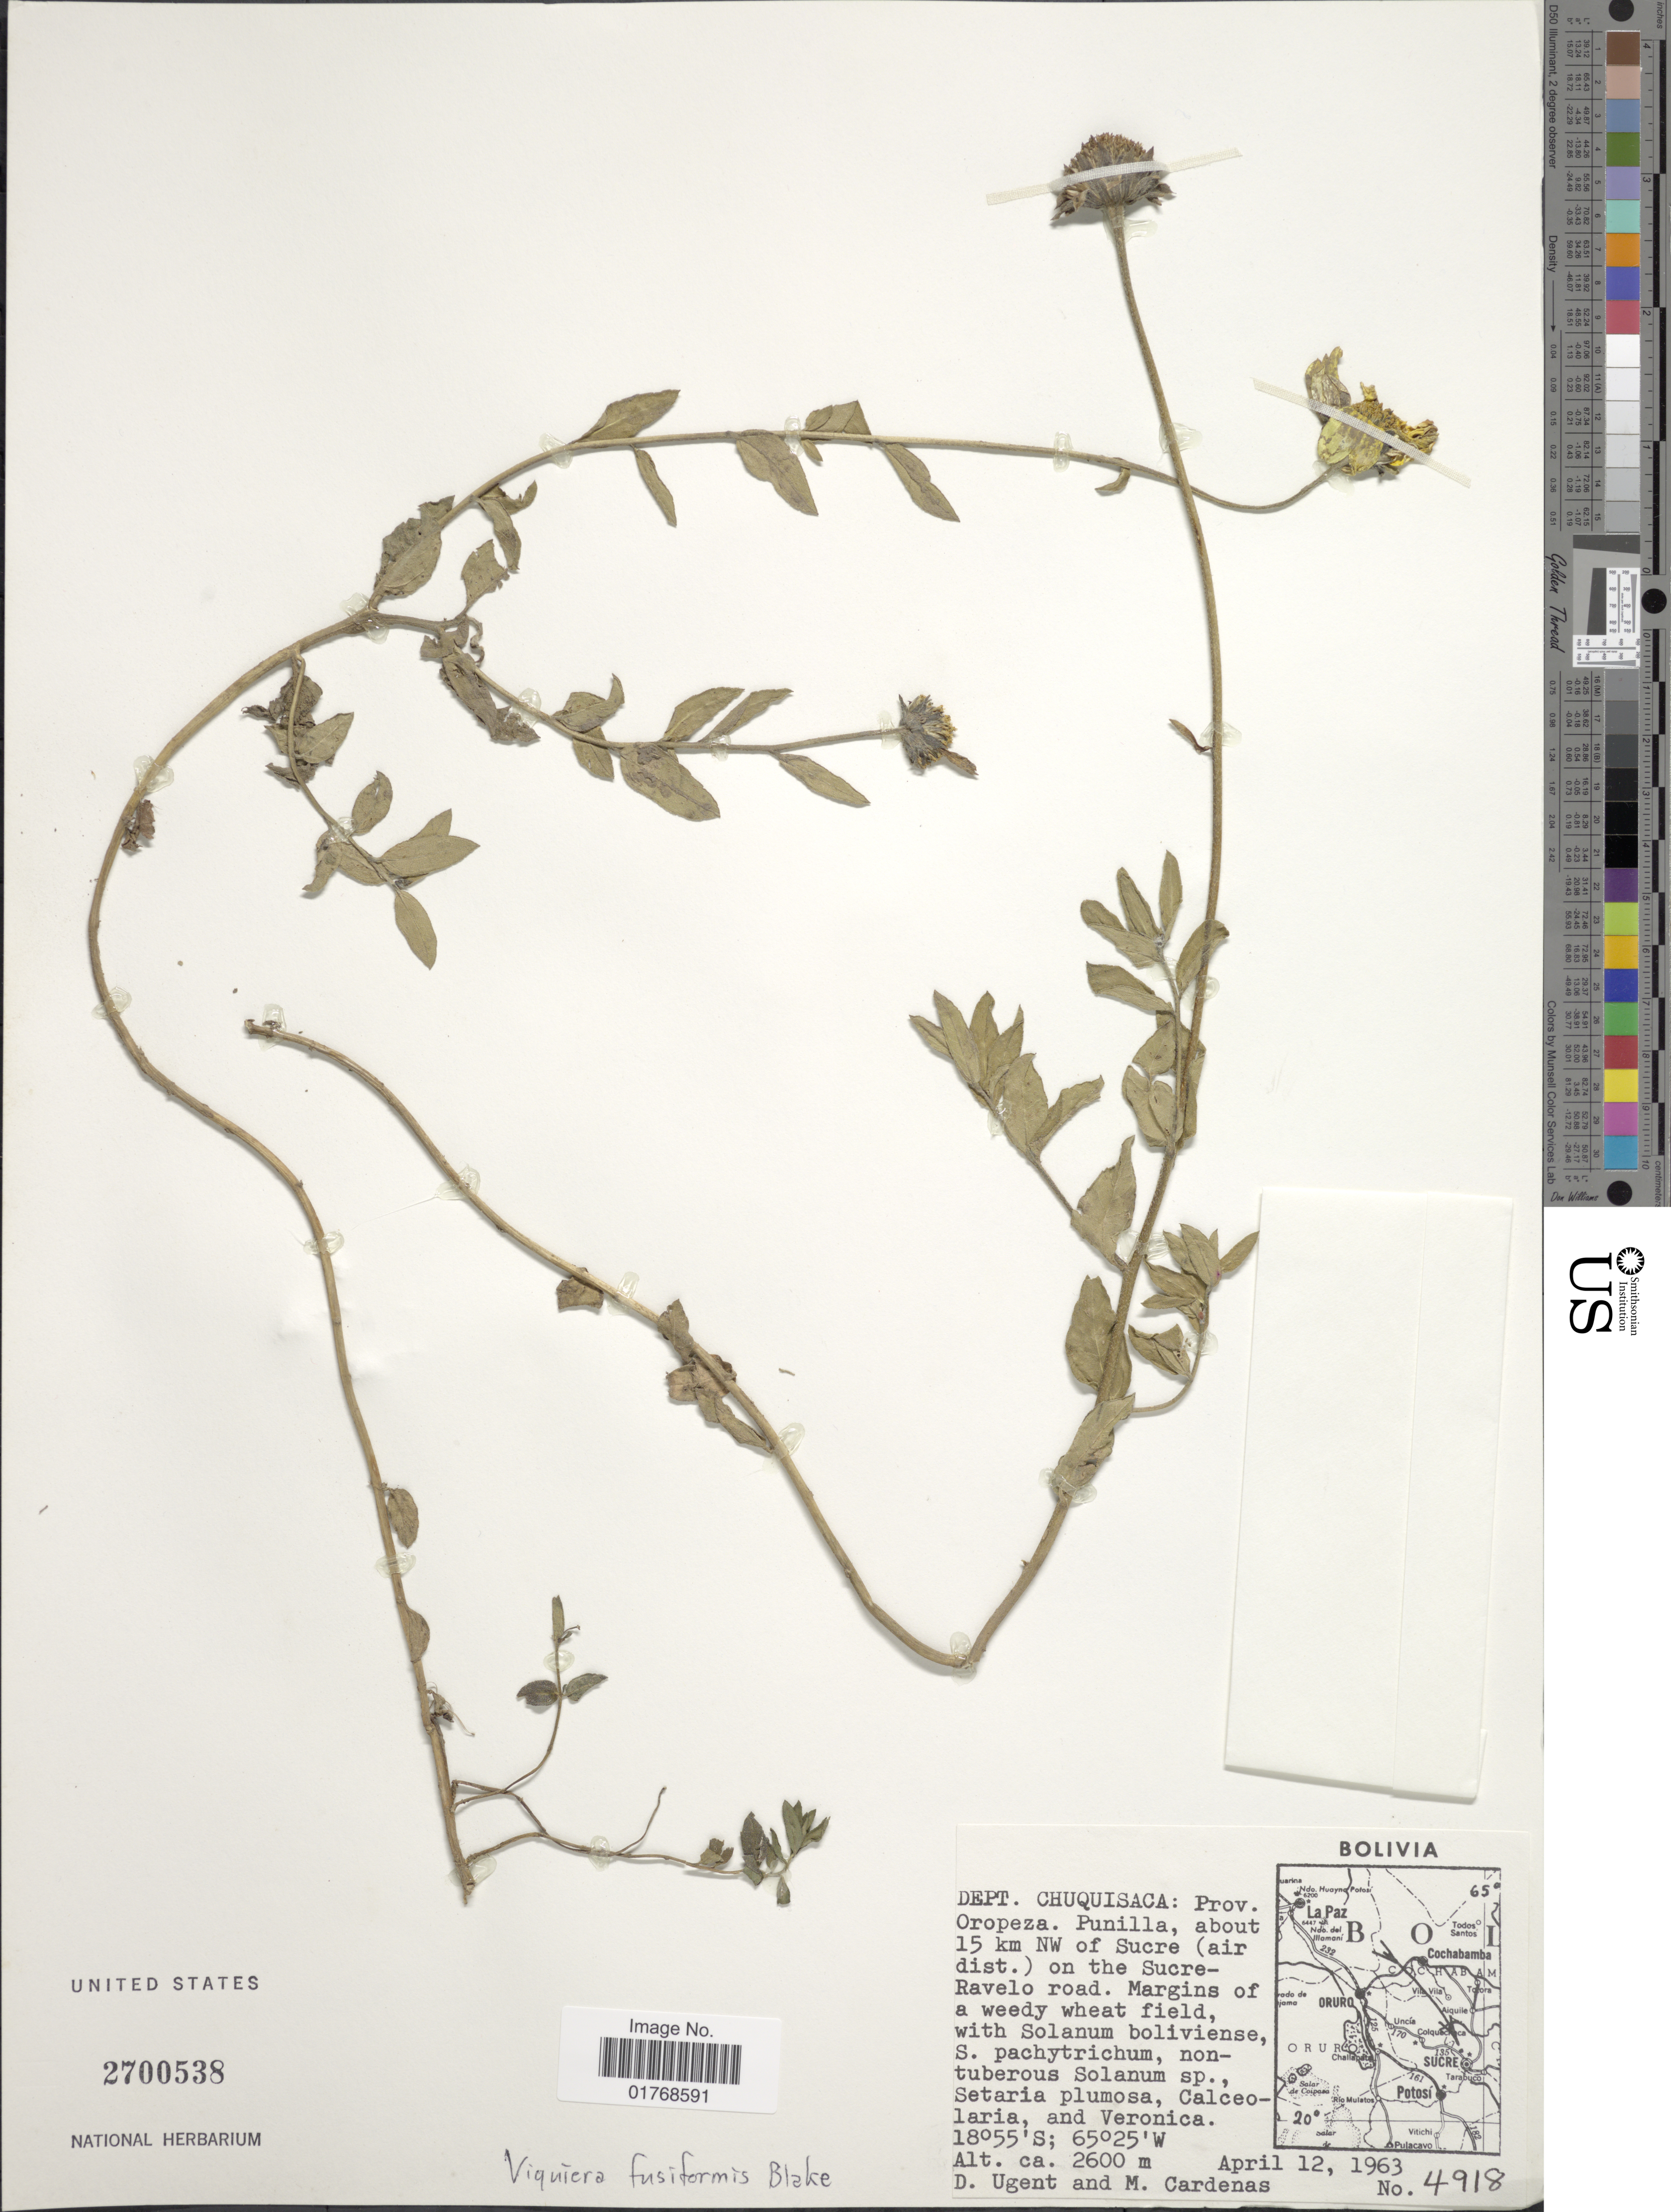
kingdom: Plantae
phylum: Tracheophyta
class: Magnoliopsida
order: Asterales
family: Asteraceae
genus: Viguiera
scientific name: Viguiera fusiformis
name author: S.F. Blake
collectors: D. Ugent & M. Cárdenas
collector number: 4918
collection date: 1963-04-12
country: Bolivia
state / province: Chuquisaca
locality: Dept. Chuquisaca: Prov. Oropeza. Punilla, about 15 km NW of Sucre (air dist.) on the Sucre-Ravelo road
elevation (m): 2600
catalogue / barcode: US 2700538